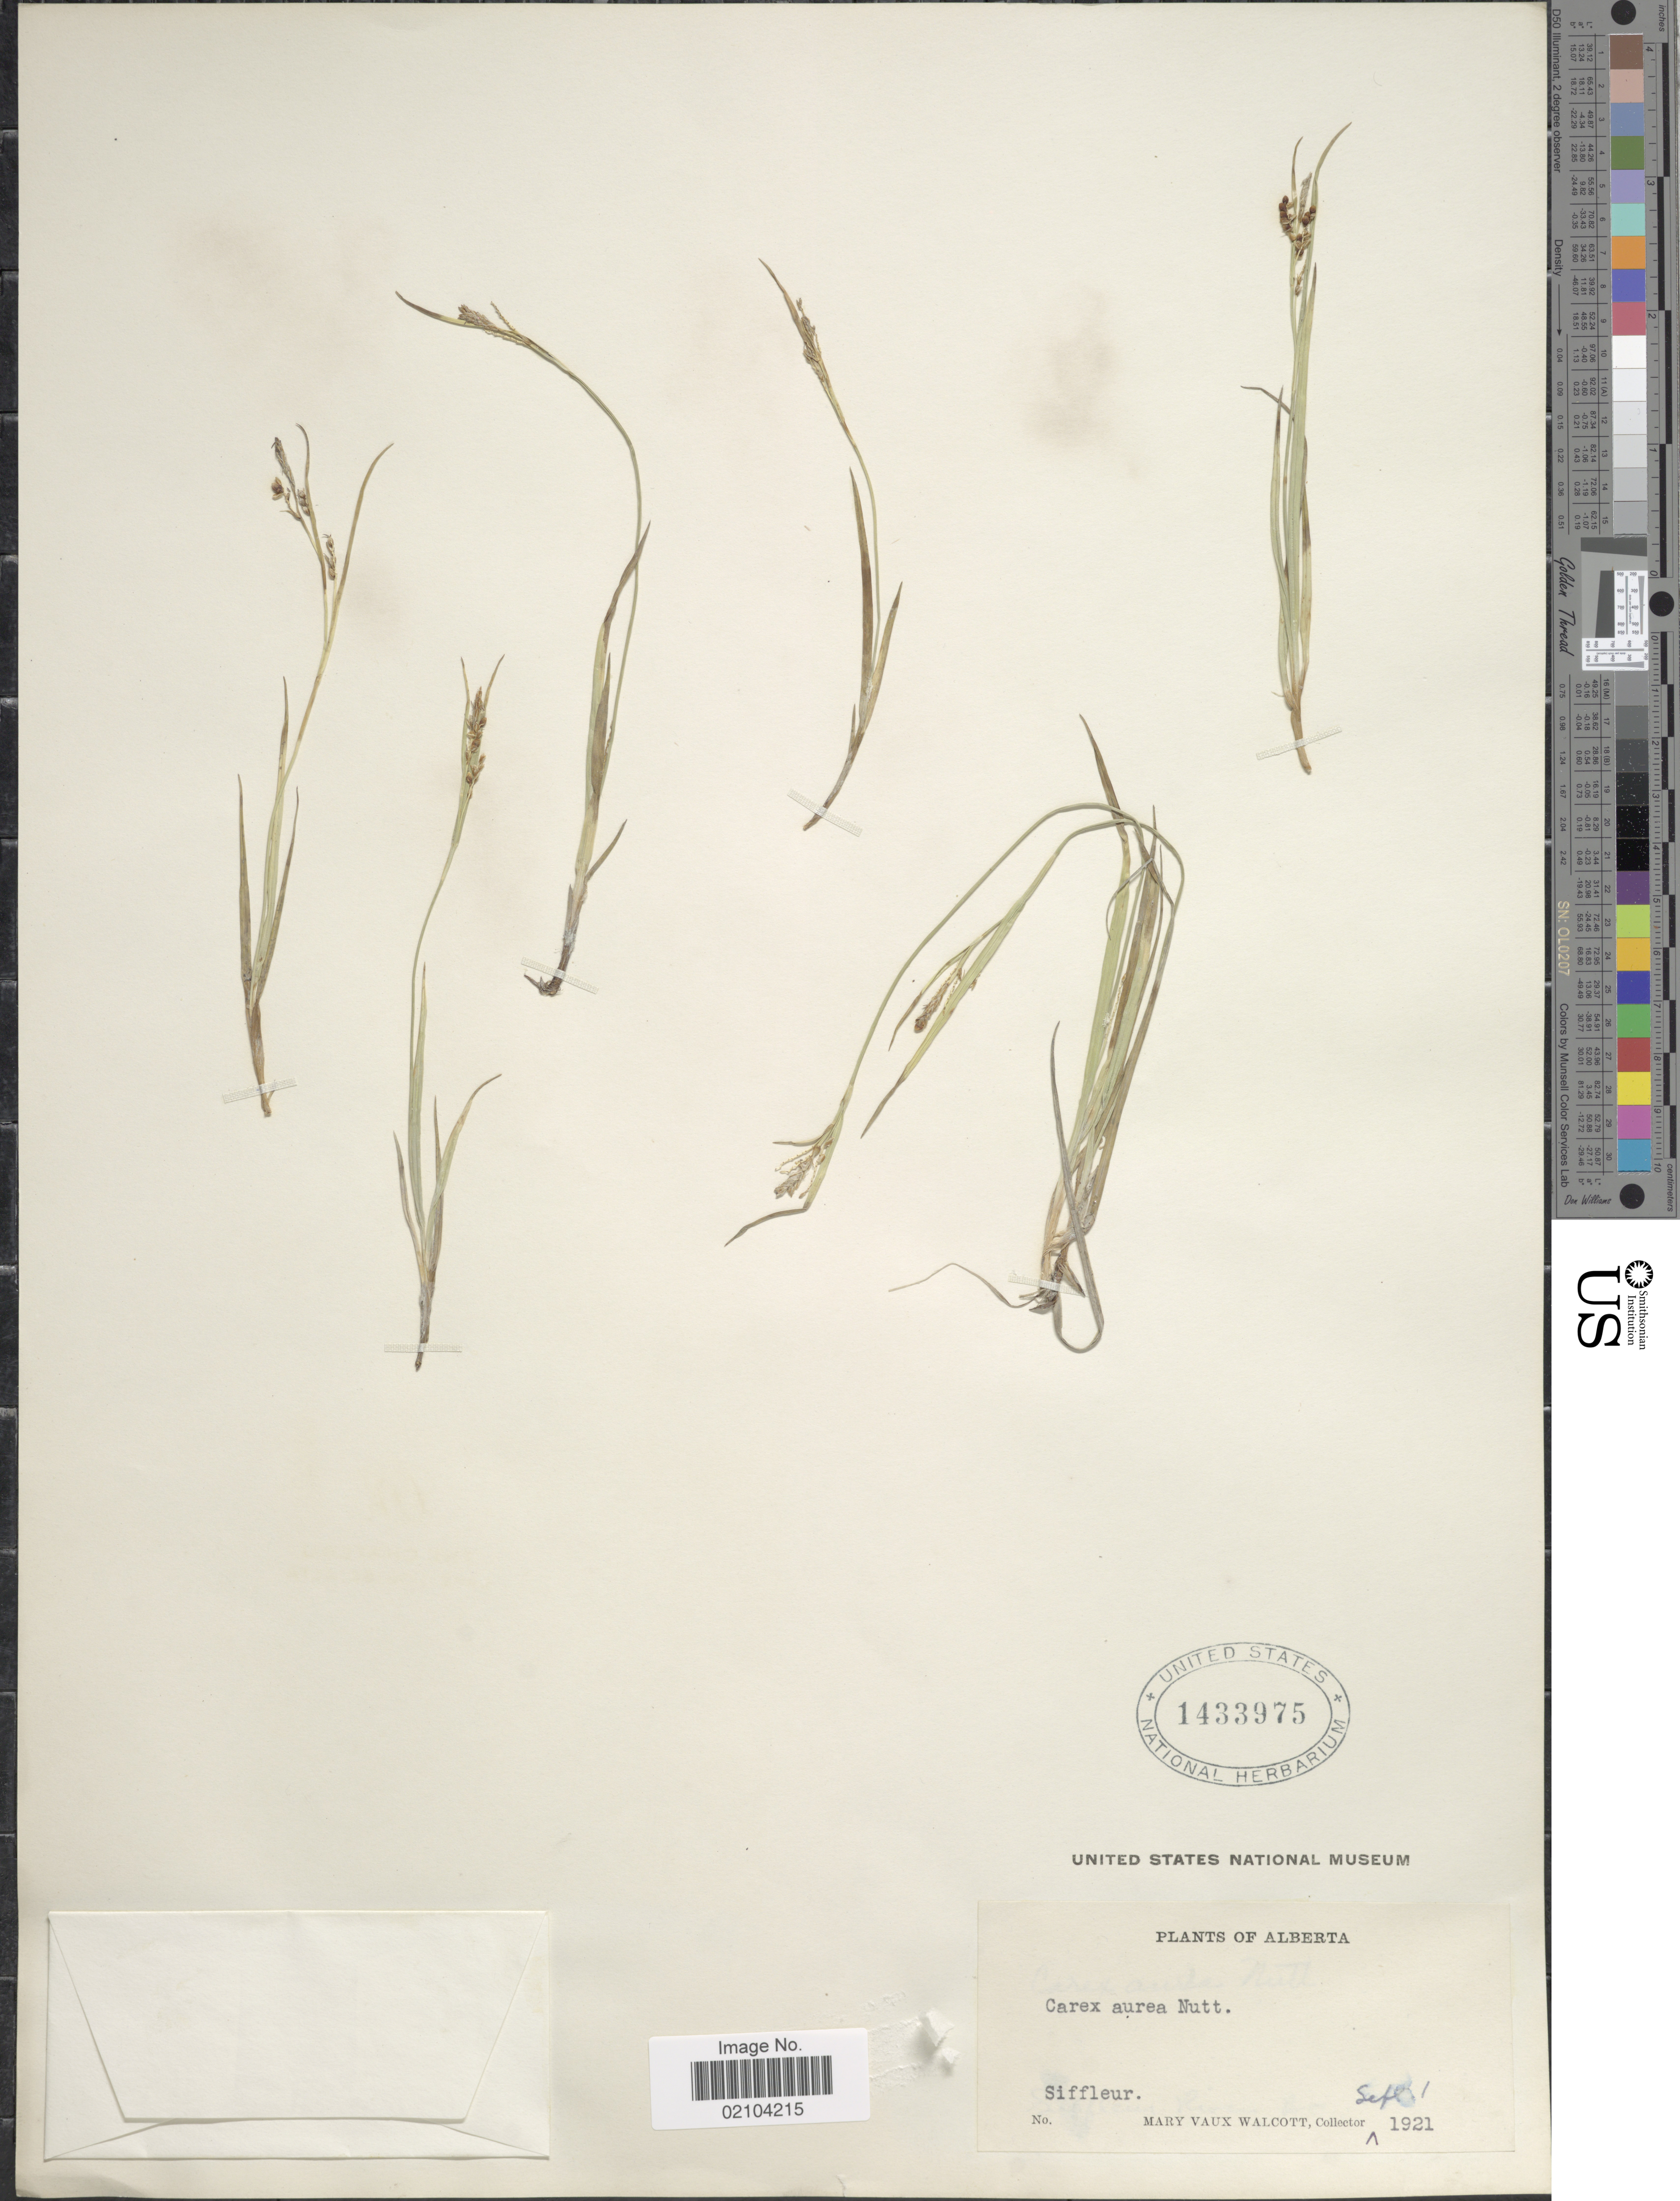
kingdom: Plantae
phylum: Tracheophyta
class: Liliopsida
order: Poales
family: Cyperaceae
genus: Carex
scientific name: Carex aurea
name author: Nutt.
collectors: M. Walcott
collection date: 1921-09-01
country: Canada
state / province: Alberta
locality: Siffleur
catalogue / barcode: US 1433975